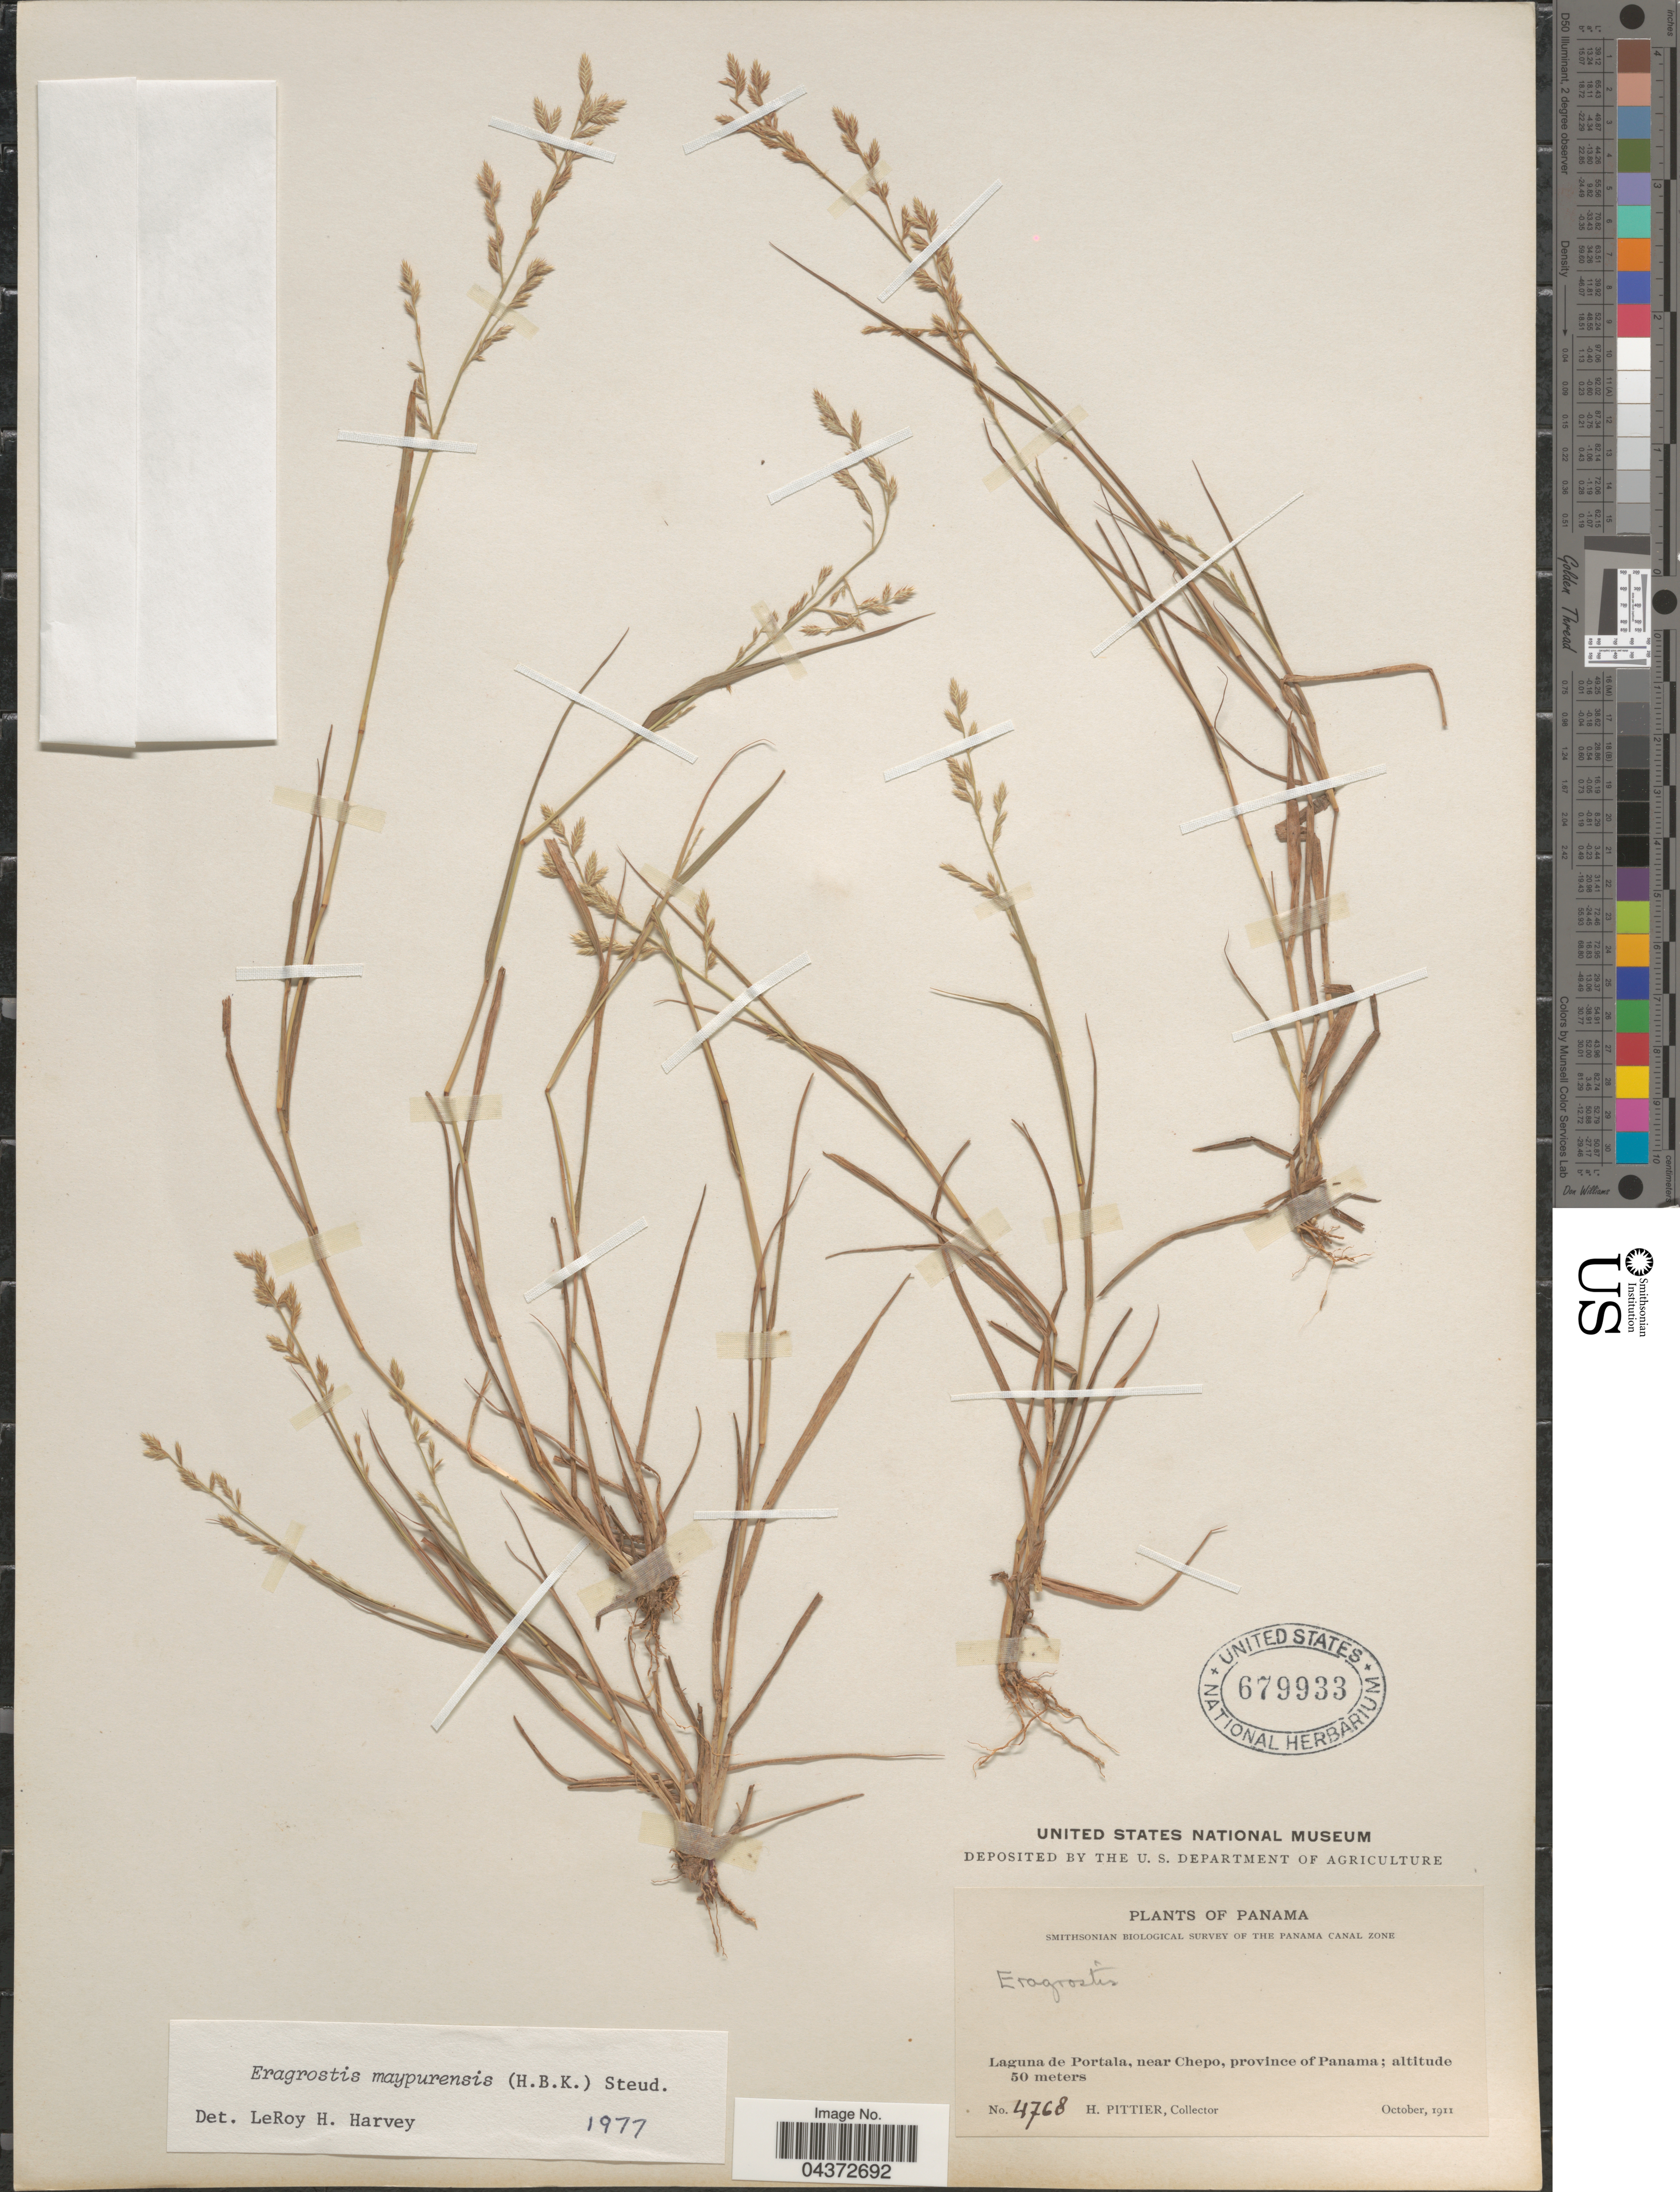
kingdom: Plantae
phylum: Tracheophyta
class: Liliopsida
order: Poales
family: Poaceae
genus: Eragrostis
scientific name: Eragrostis maypurensis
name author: (Kunth) Steud.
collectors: H. F. Pittier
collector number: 4768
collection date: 1911-10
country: Panama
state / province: Panamá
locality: Smithsonian Biological Survey of the Panama Canal Zone. Laguna de Portala, near Chepo.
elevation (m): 50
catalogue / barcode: US 679933